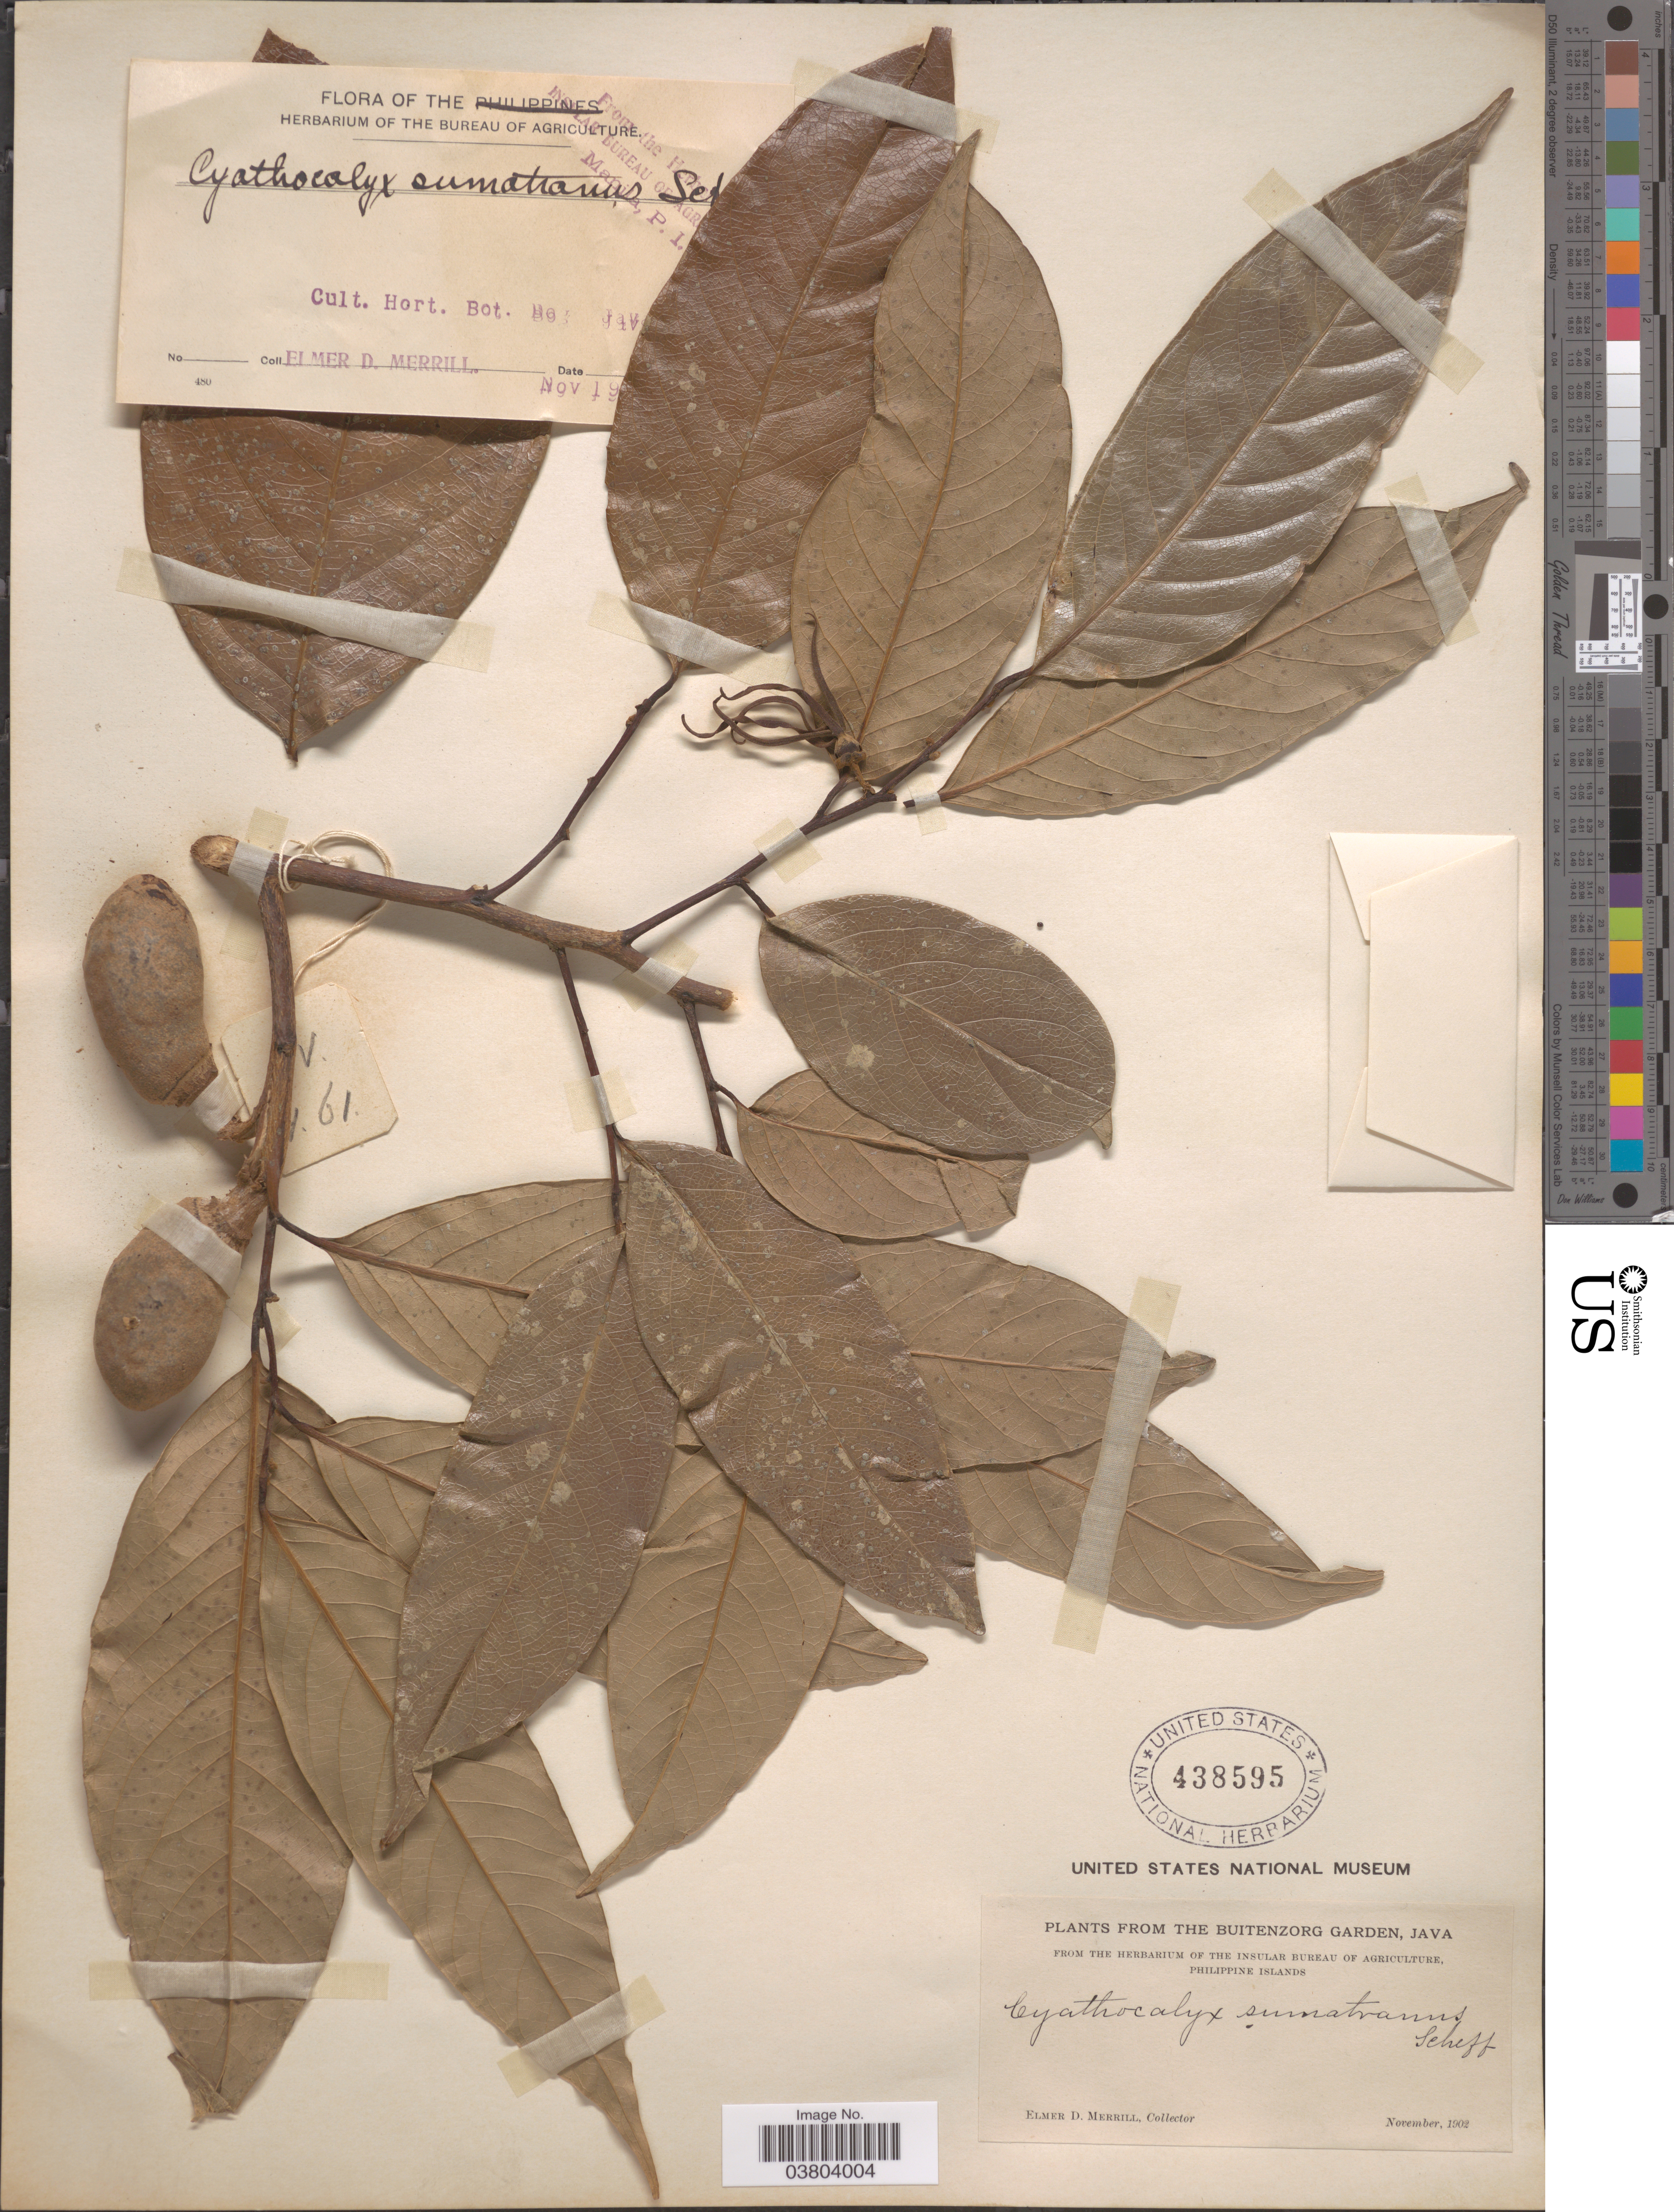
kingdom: Plantae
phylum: Tracheophyta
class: Magnoliopsida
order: Magnoliales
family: Annonaceae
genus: Cyathocalyx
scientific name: Cyathocalyx sumatranus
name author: Scheff.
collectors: E. D. Merrill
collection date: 1902-11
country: Indonesia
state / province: Java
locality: Buitenzorg Garden.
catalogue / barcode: US 438595